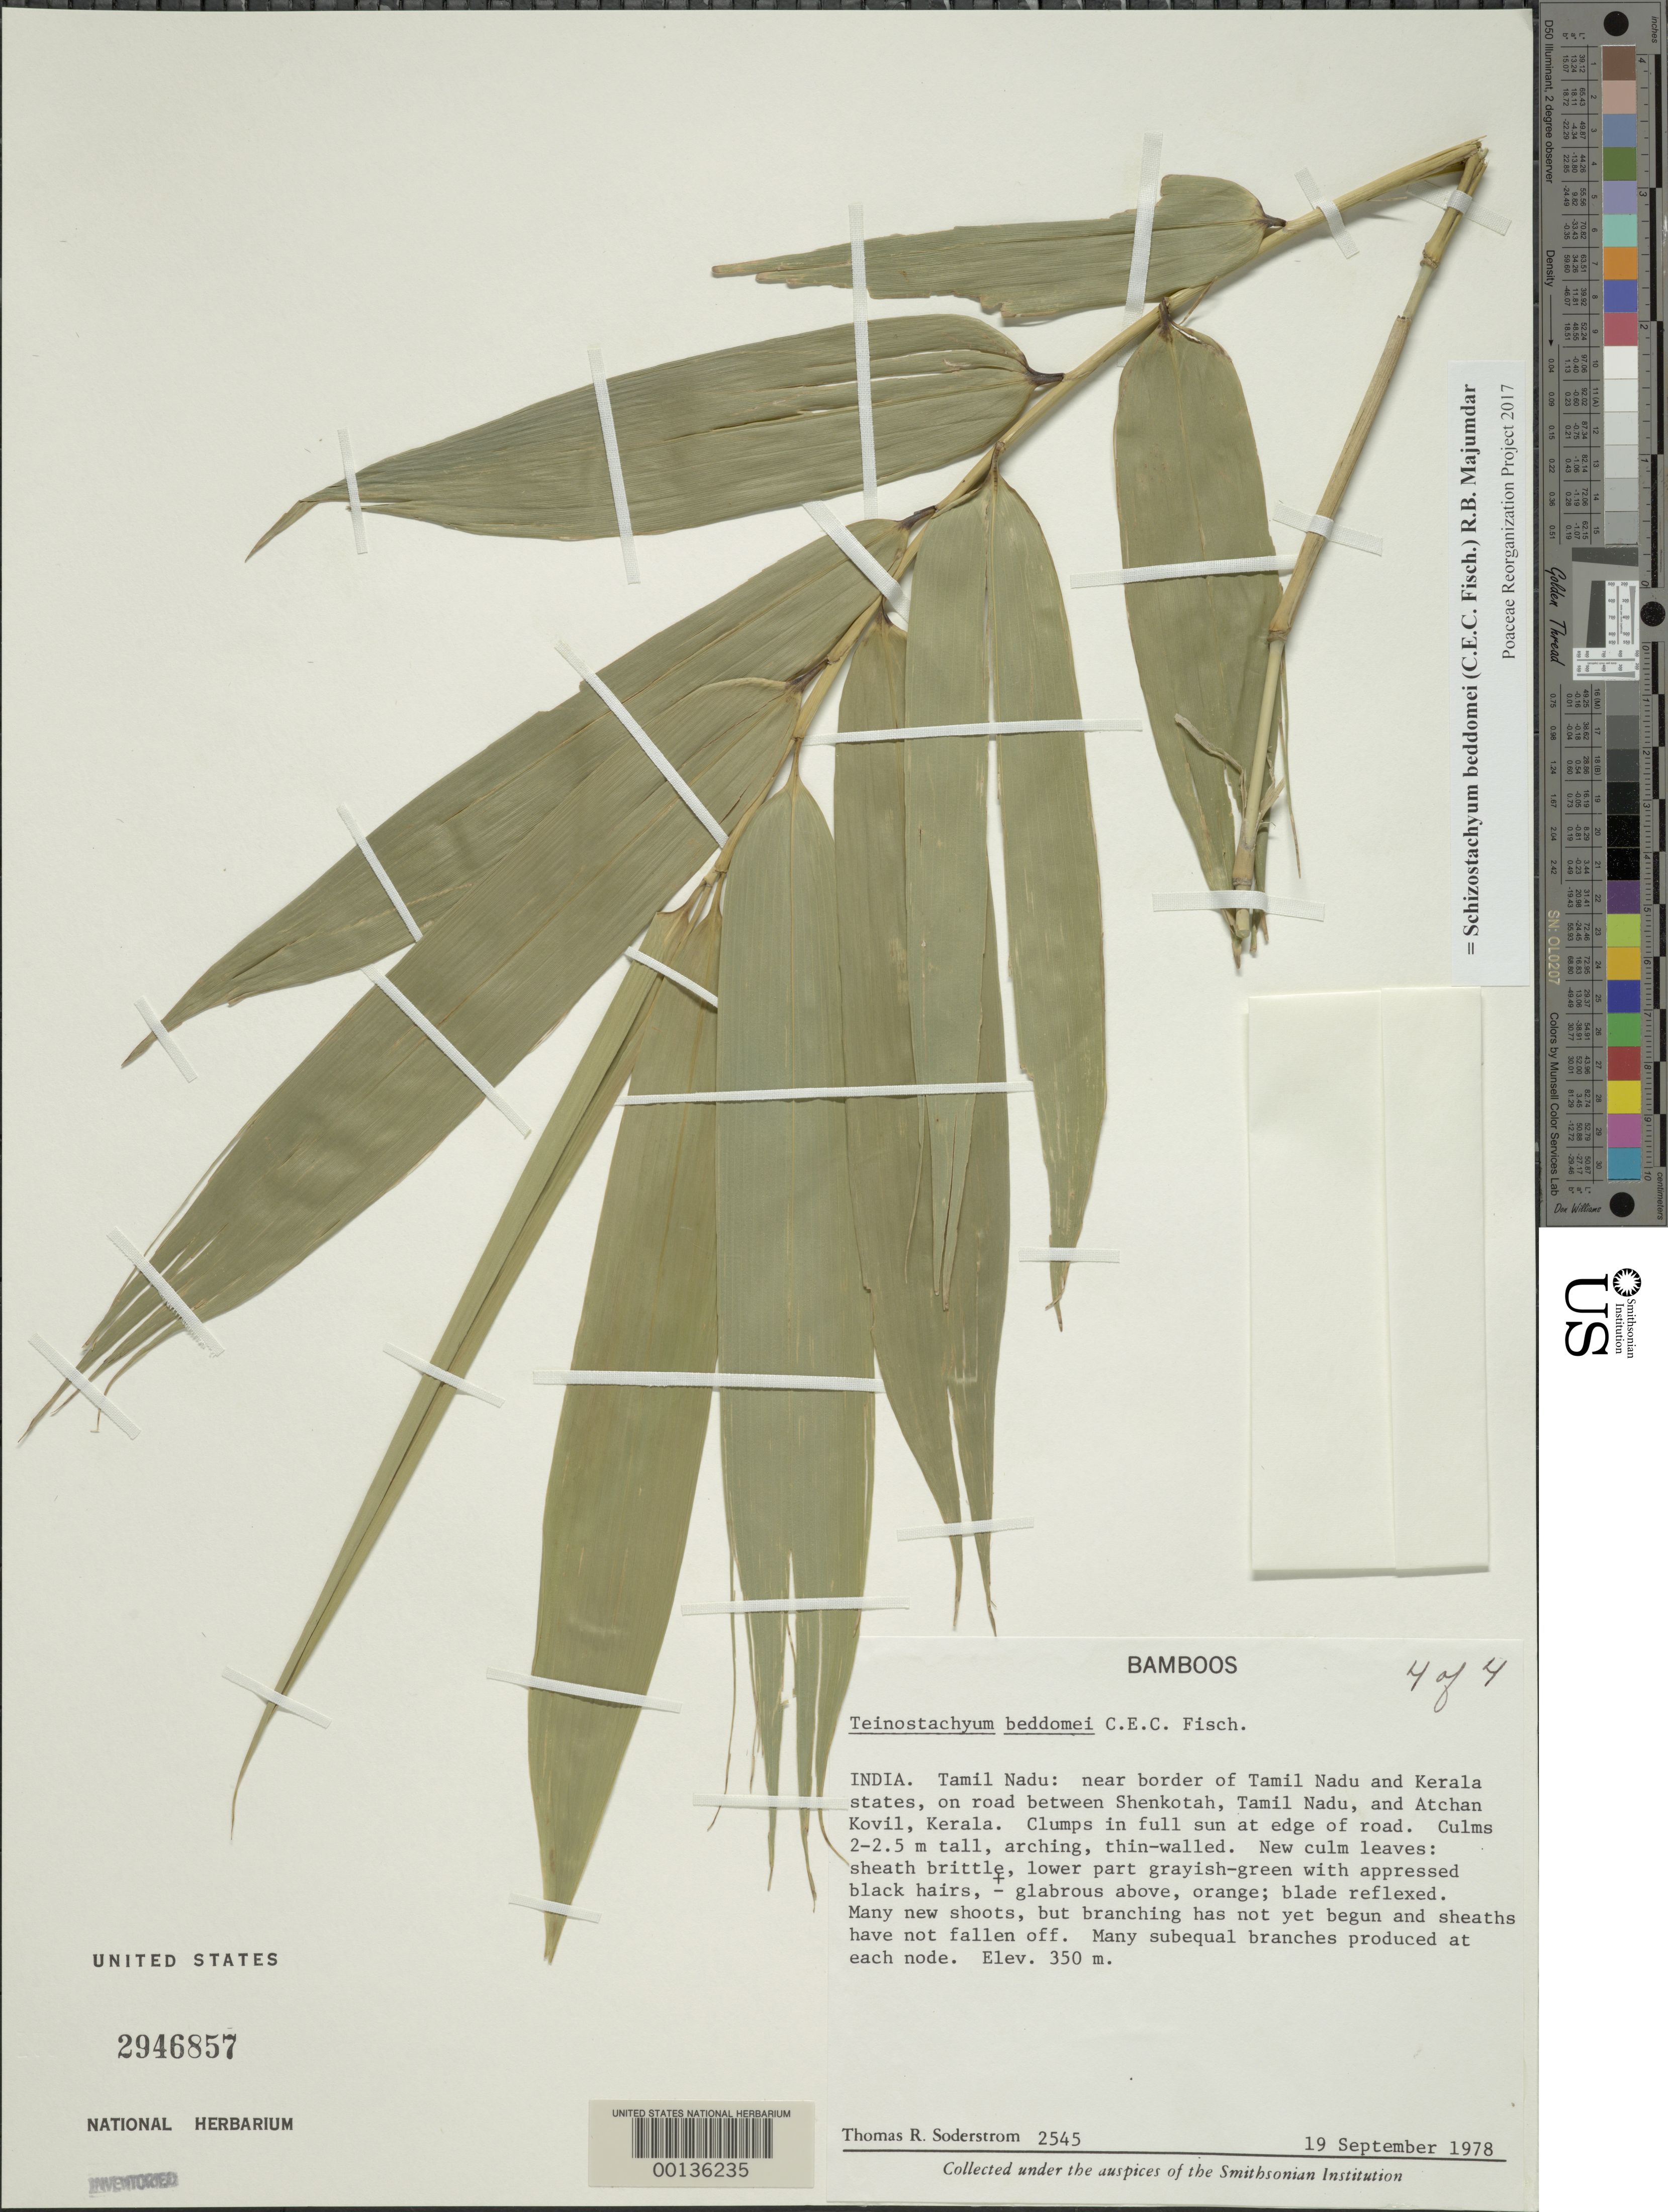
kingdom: Plantae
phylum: Tracheophyta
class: Liliopsida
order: Poales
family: Poaceae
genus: Schizostachyum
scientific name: Schizostachyum beddomei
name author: (C.E.C. Fisch.) R.B. Majumdar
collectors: T. R. Soderstrom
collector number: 2545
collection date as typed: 19 Sep 1978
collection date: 1978-09-19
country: India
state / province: Tamil Nadu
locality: Border tamil nadu/kerala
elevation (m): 350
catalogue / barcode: US 2946857